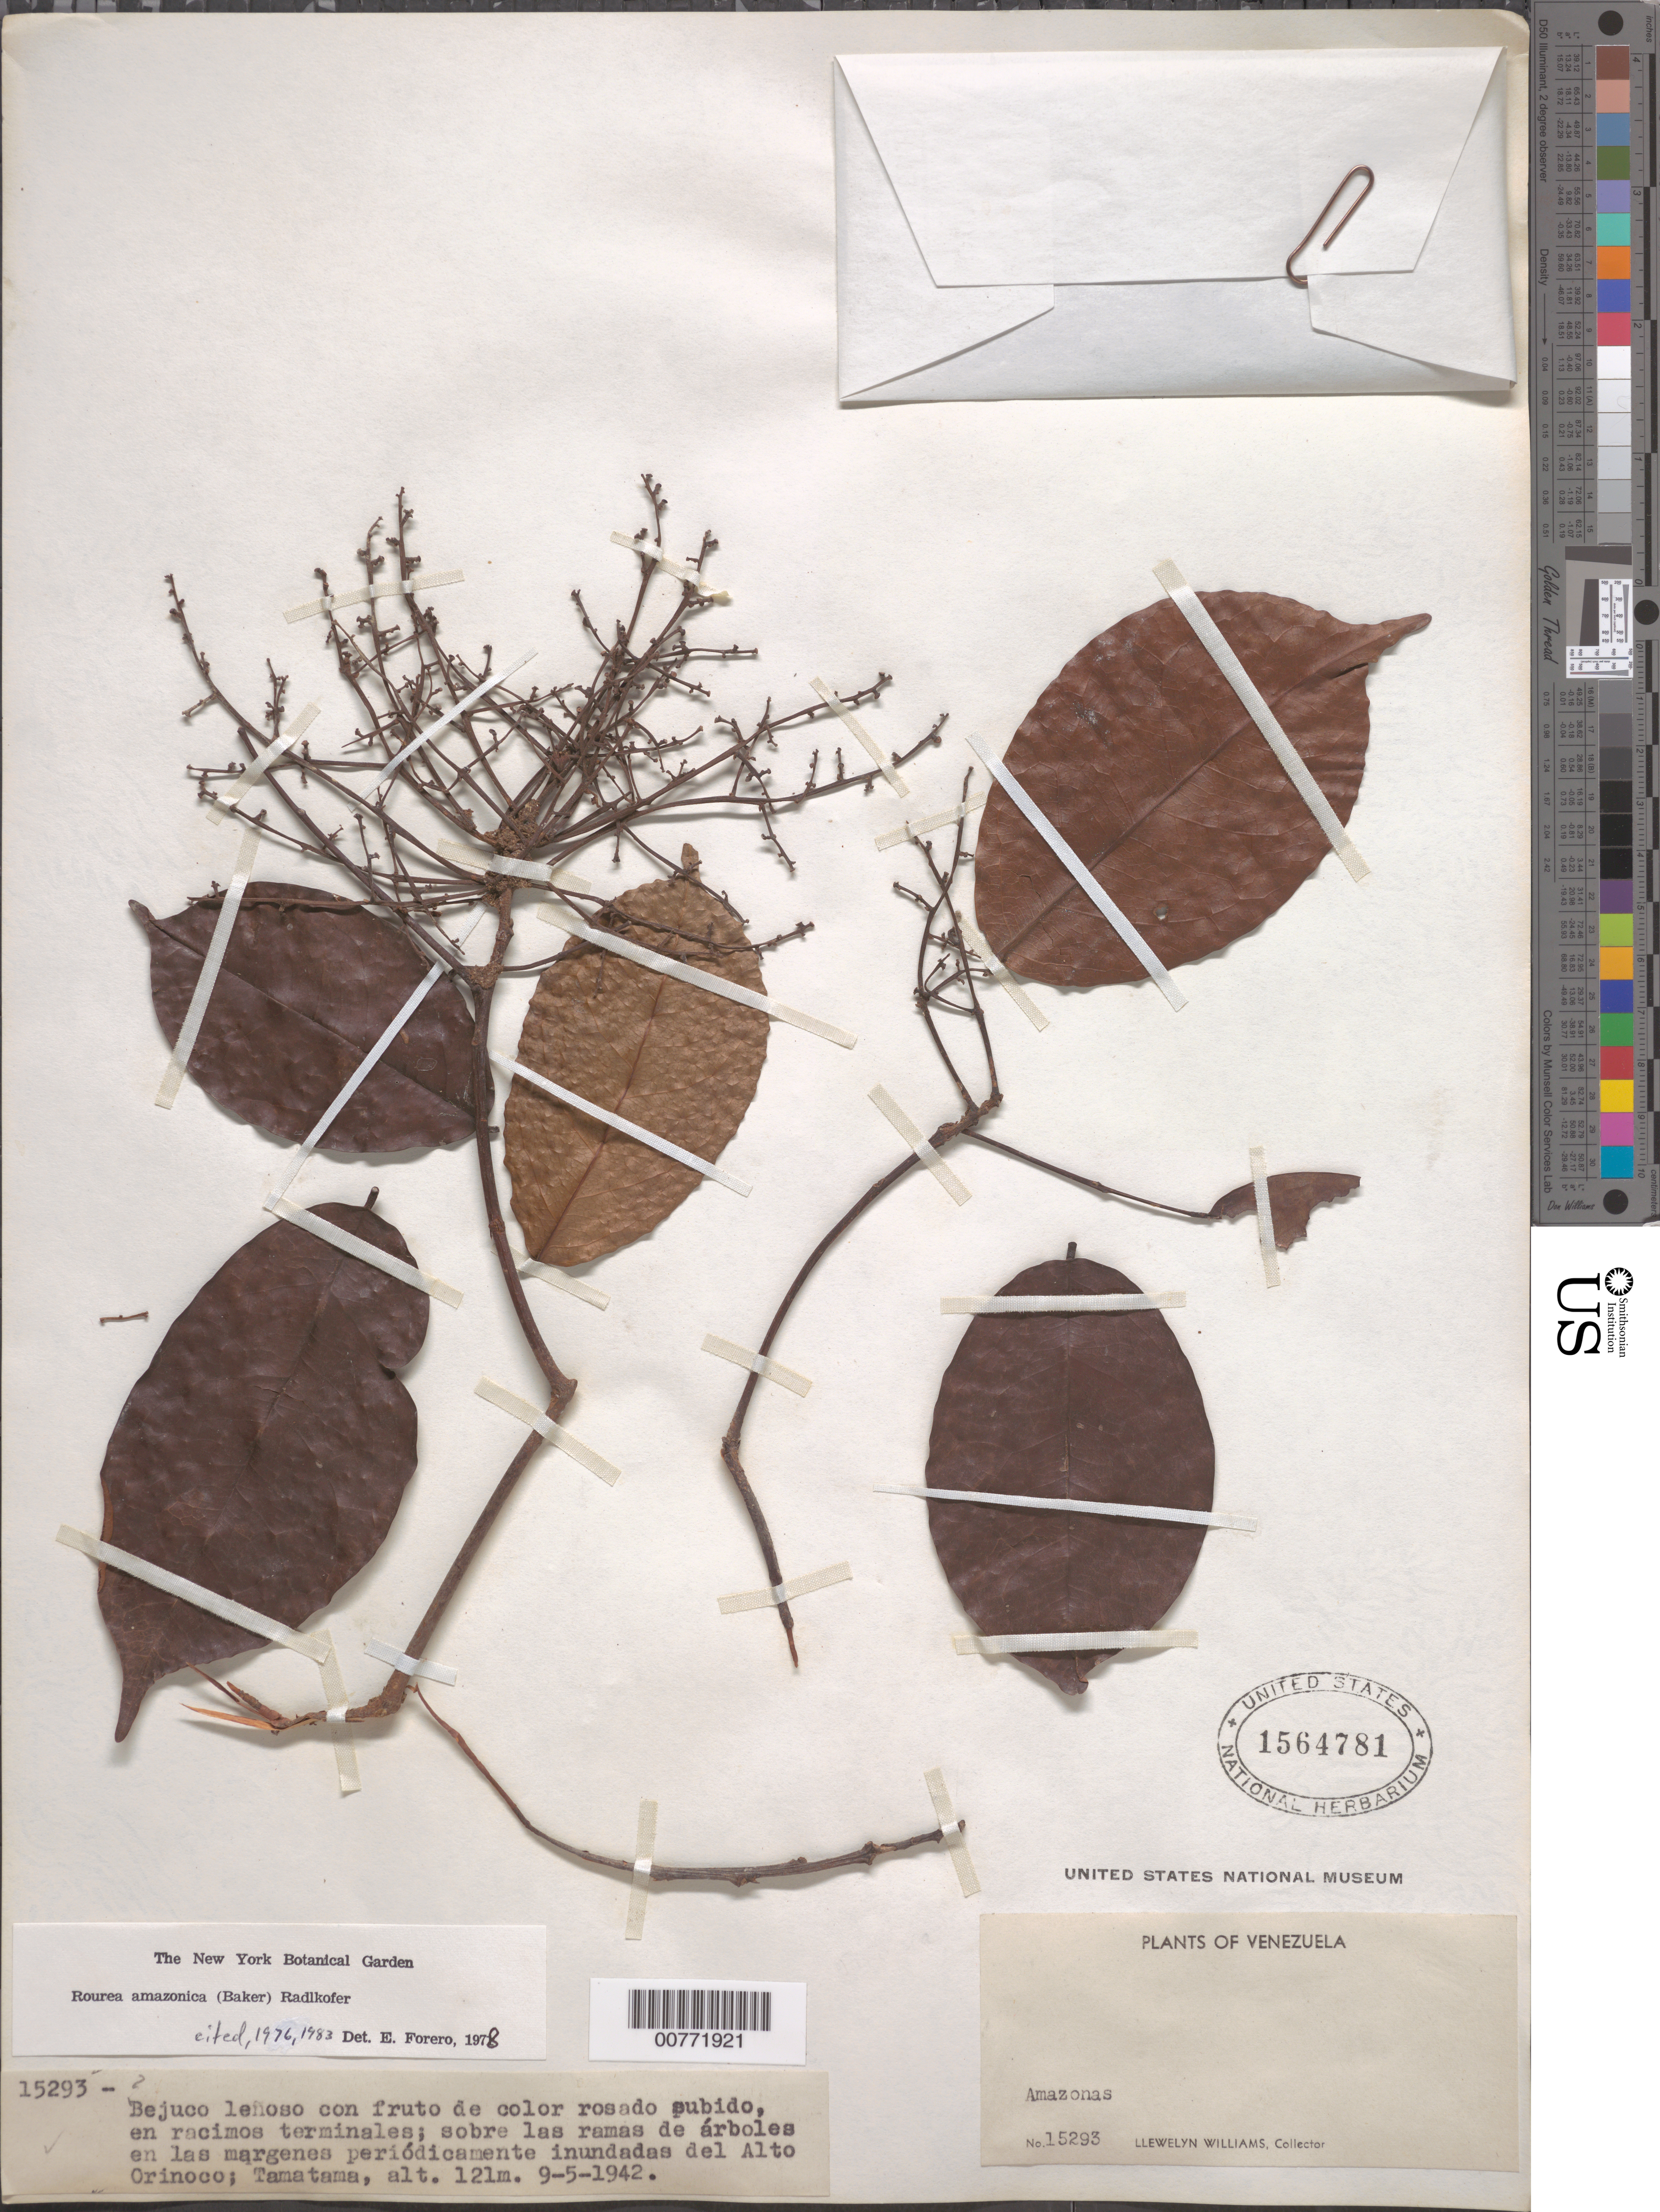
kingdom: Plantae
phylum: Tracheophyta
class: Magnoliopsida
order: Oxalidales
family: Connaraceae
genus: Rourea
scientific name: Rourea amazonica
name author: (Baker) Radlk.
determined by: Forero, E.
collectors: Ll. Williams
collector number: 15293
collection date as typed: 9-May-42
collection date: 1942-05-09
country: Venezuela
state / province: Amazonas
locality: Tamatama, Alto Río Orinoco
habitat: Margenes arboreadas periódicamente inundadas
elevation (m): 121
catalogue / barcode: US 1564781